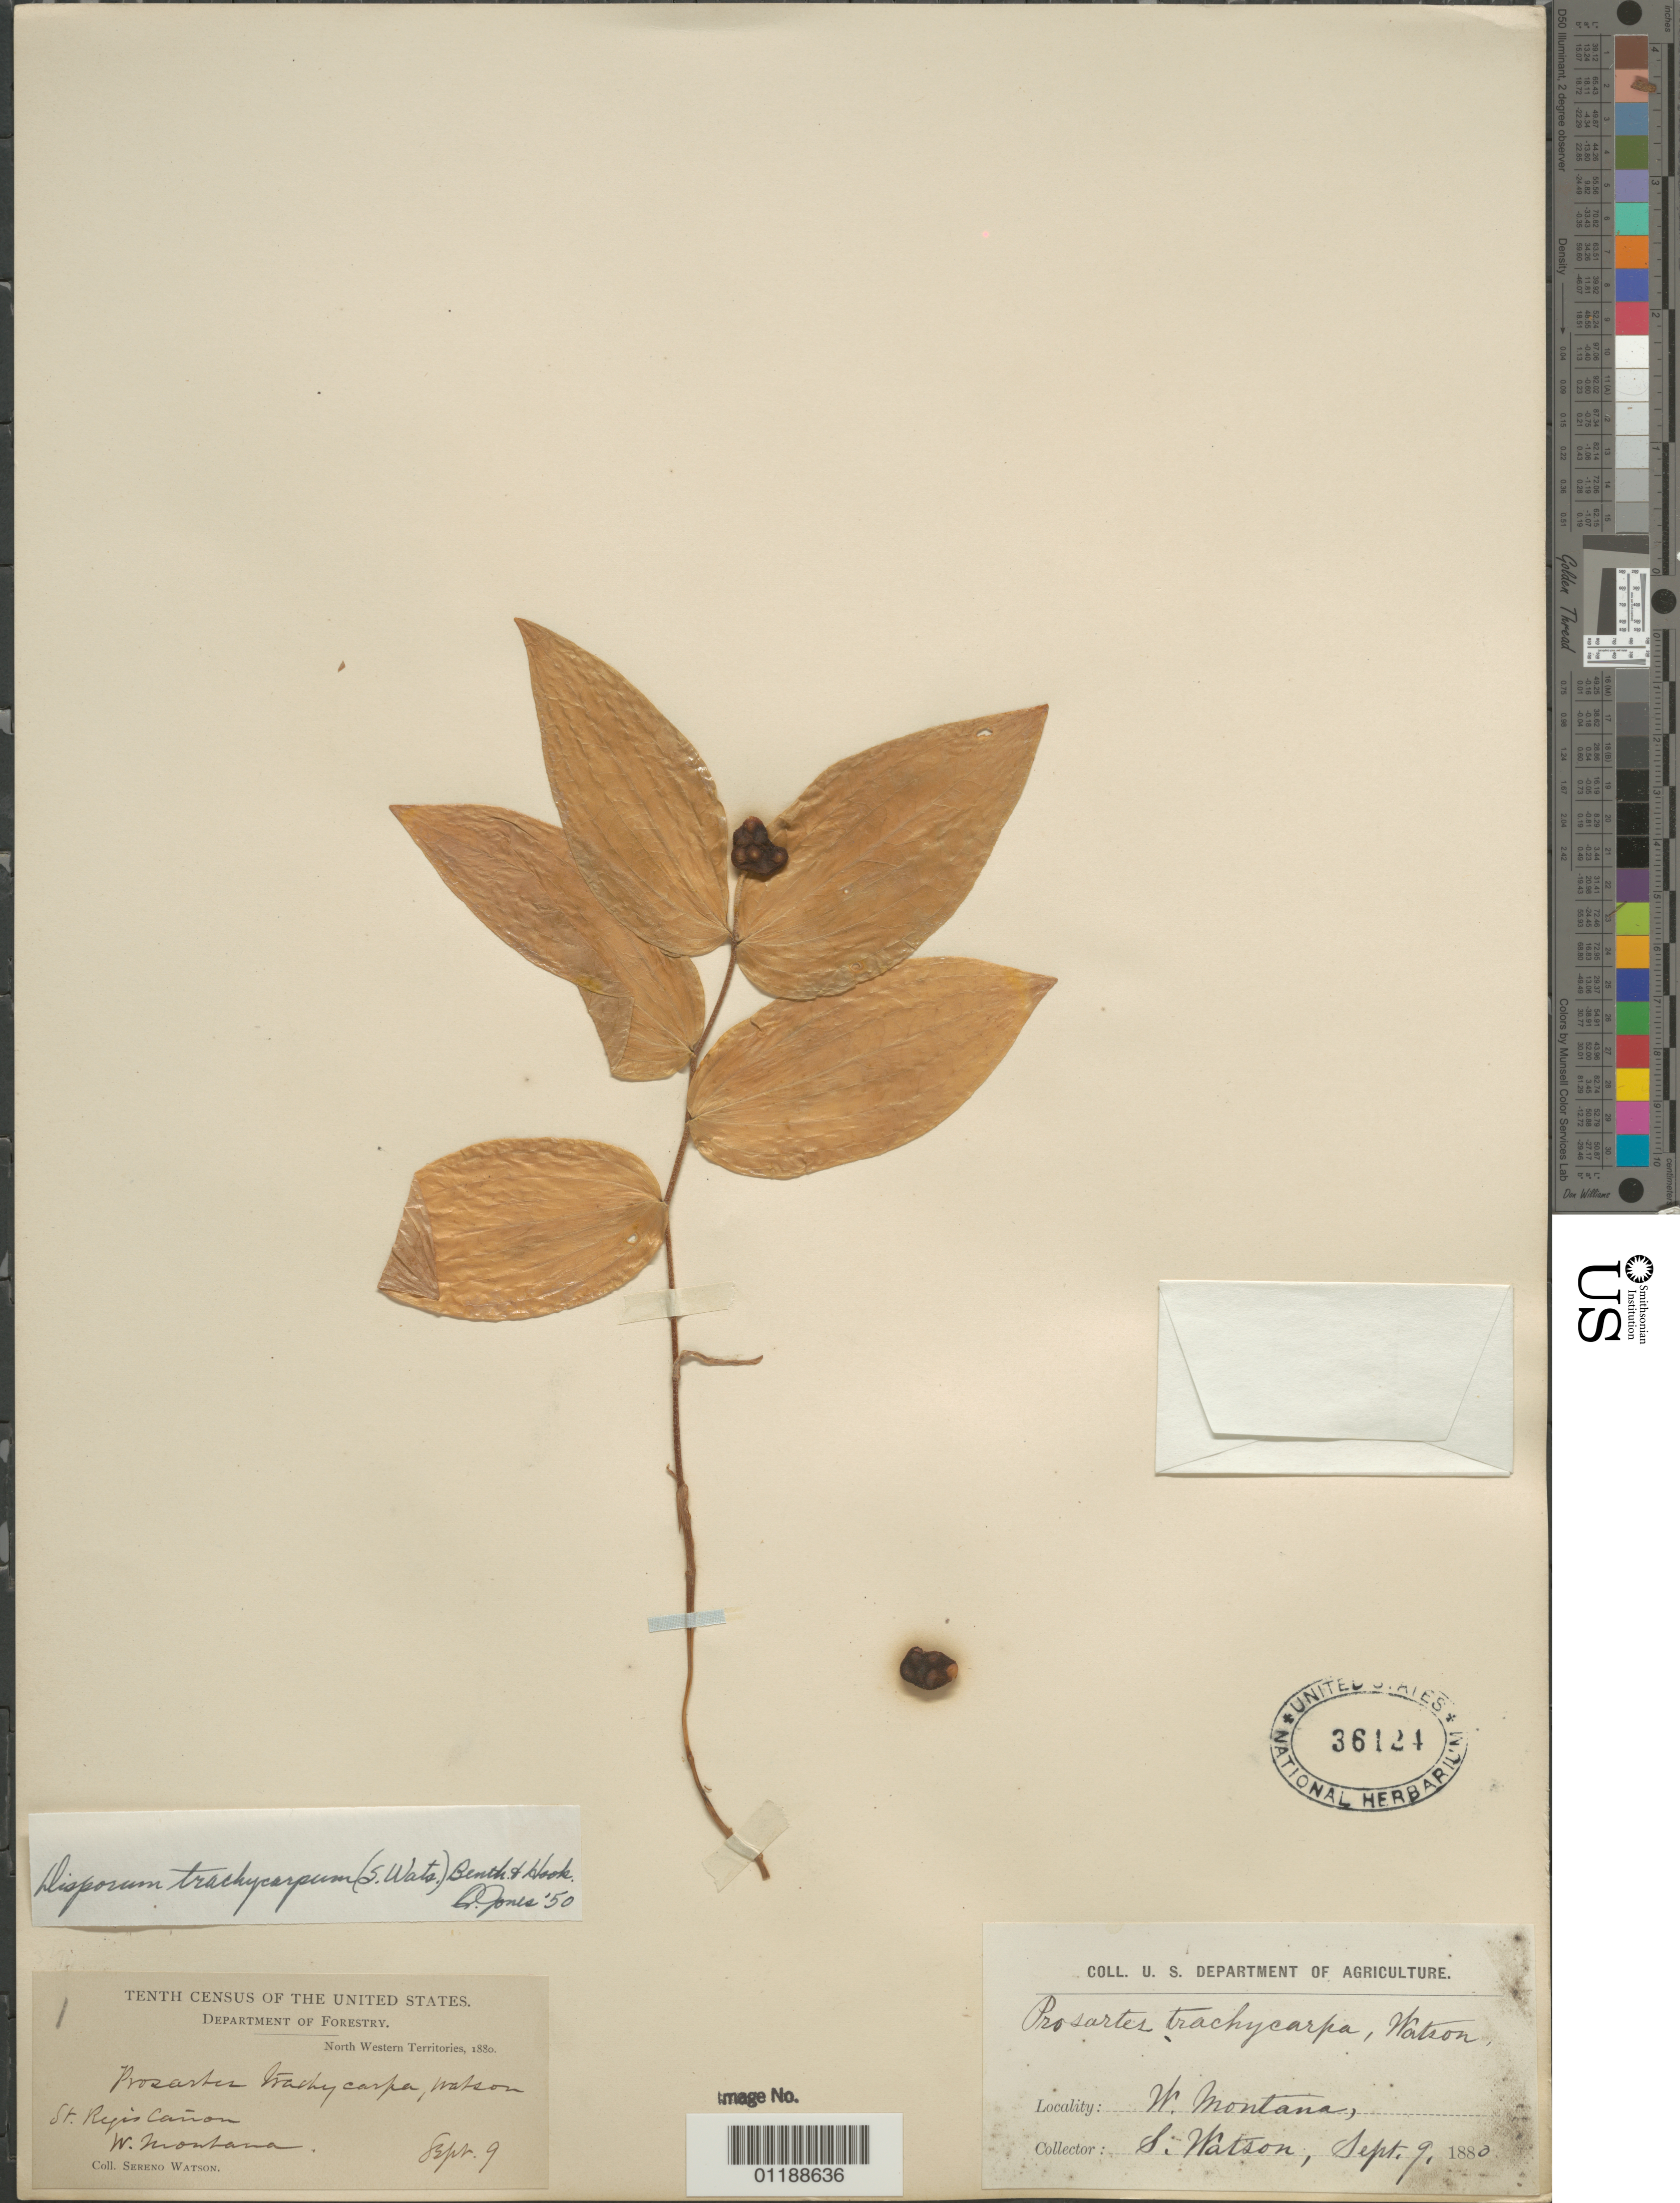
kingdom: Plantae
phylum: Tracheophyta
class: Liliopsida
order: Liliales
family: Colchicaceae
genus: Disporum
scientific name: Disporum trachycarpum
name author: (S. Watson) Benth. & Hook. f.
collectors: S. Watson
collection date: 1880-09-09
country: United States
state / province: Montana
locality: St. Regis Canyon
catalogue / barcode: US 36124